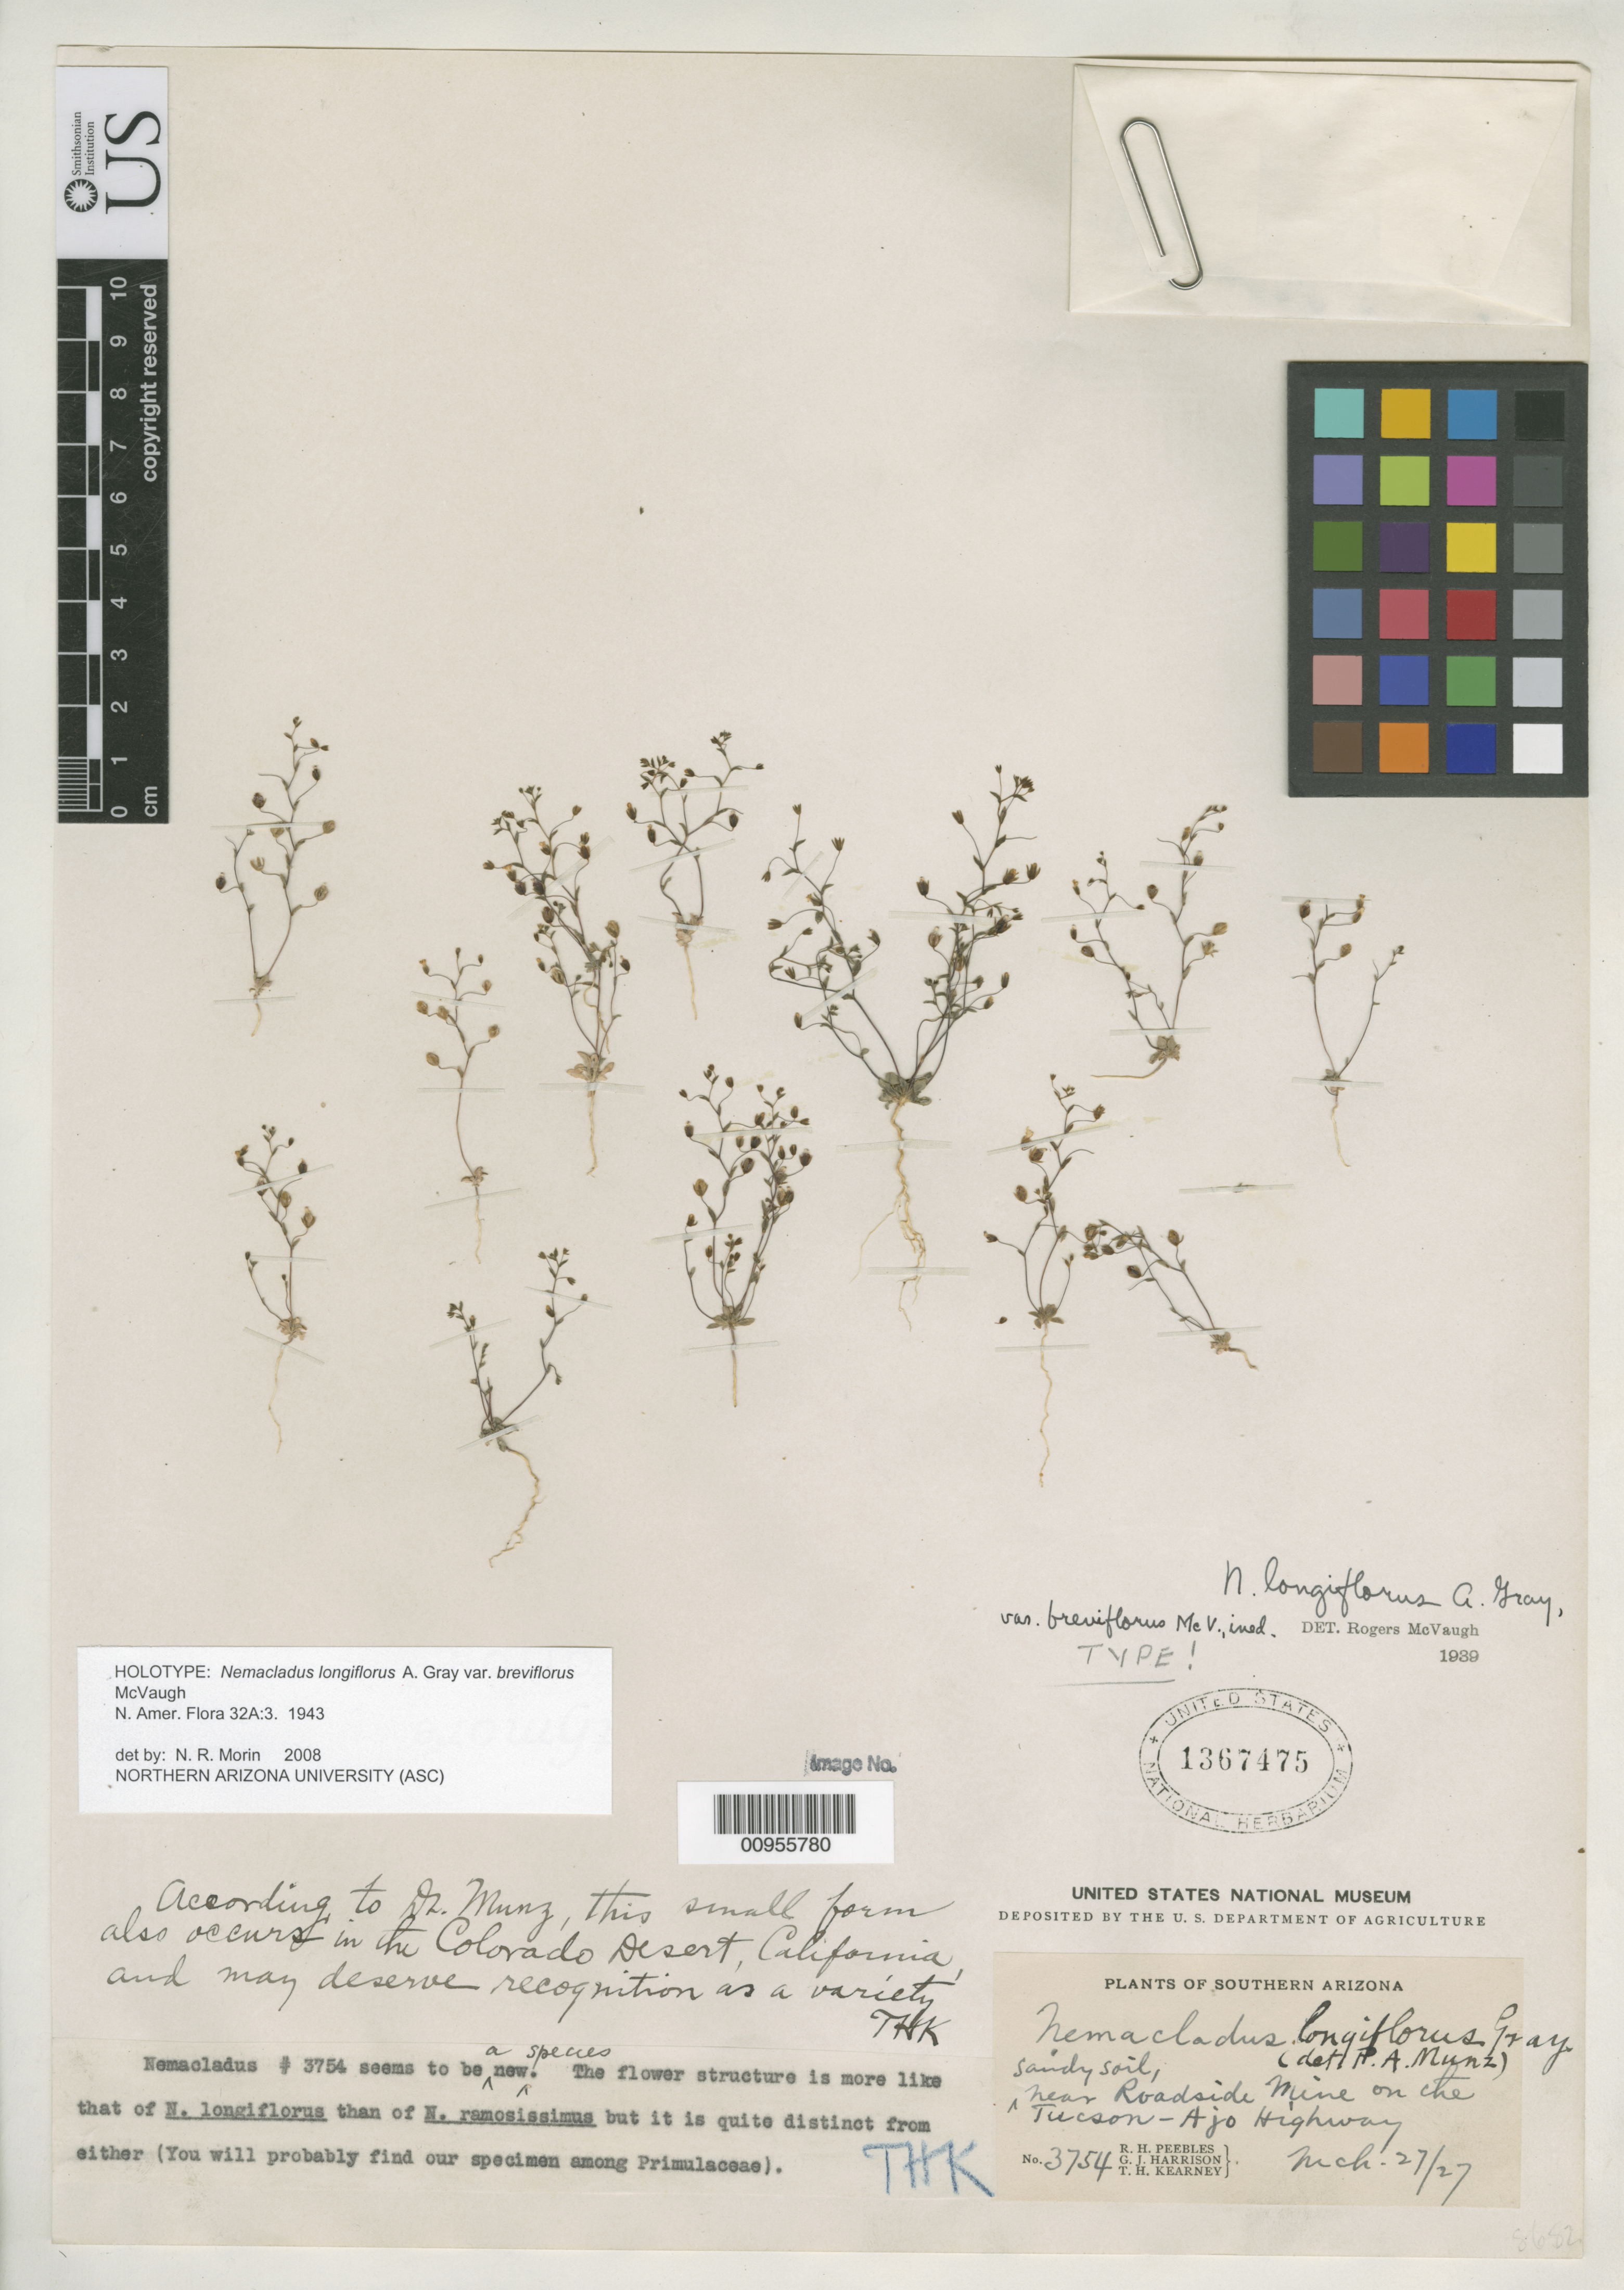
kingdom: Plantae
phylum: Tracheophyta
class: Magnoliopsida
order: Asterales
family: Campanulaceae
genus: Nemacladus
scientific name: Nemacladus longiflorus var. breviflorus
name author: McVaugh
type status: Holotype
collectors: R. H. Peebles, G. J. Harrison & T. H. Kearney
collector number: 3754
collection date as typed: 27 Mar 1927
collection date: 1927-03-27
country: United States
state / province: Arizona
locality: Near roadside mine on the Tucson-Ajo Highway.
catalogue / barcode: US 1367475